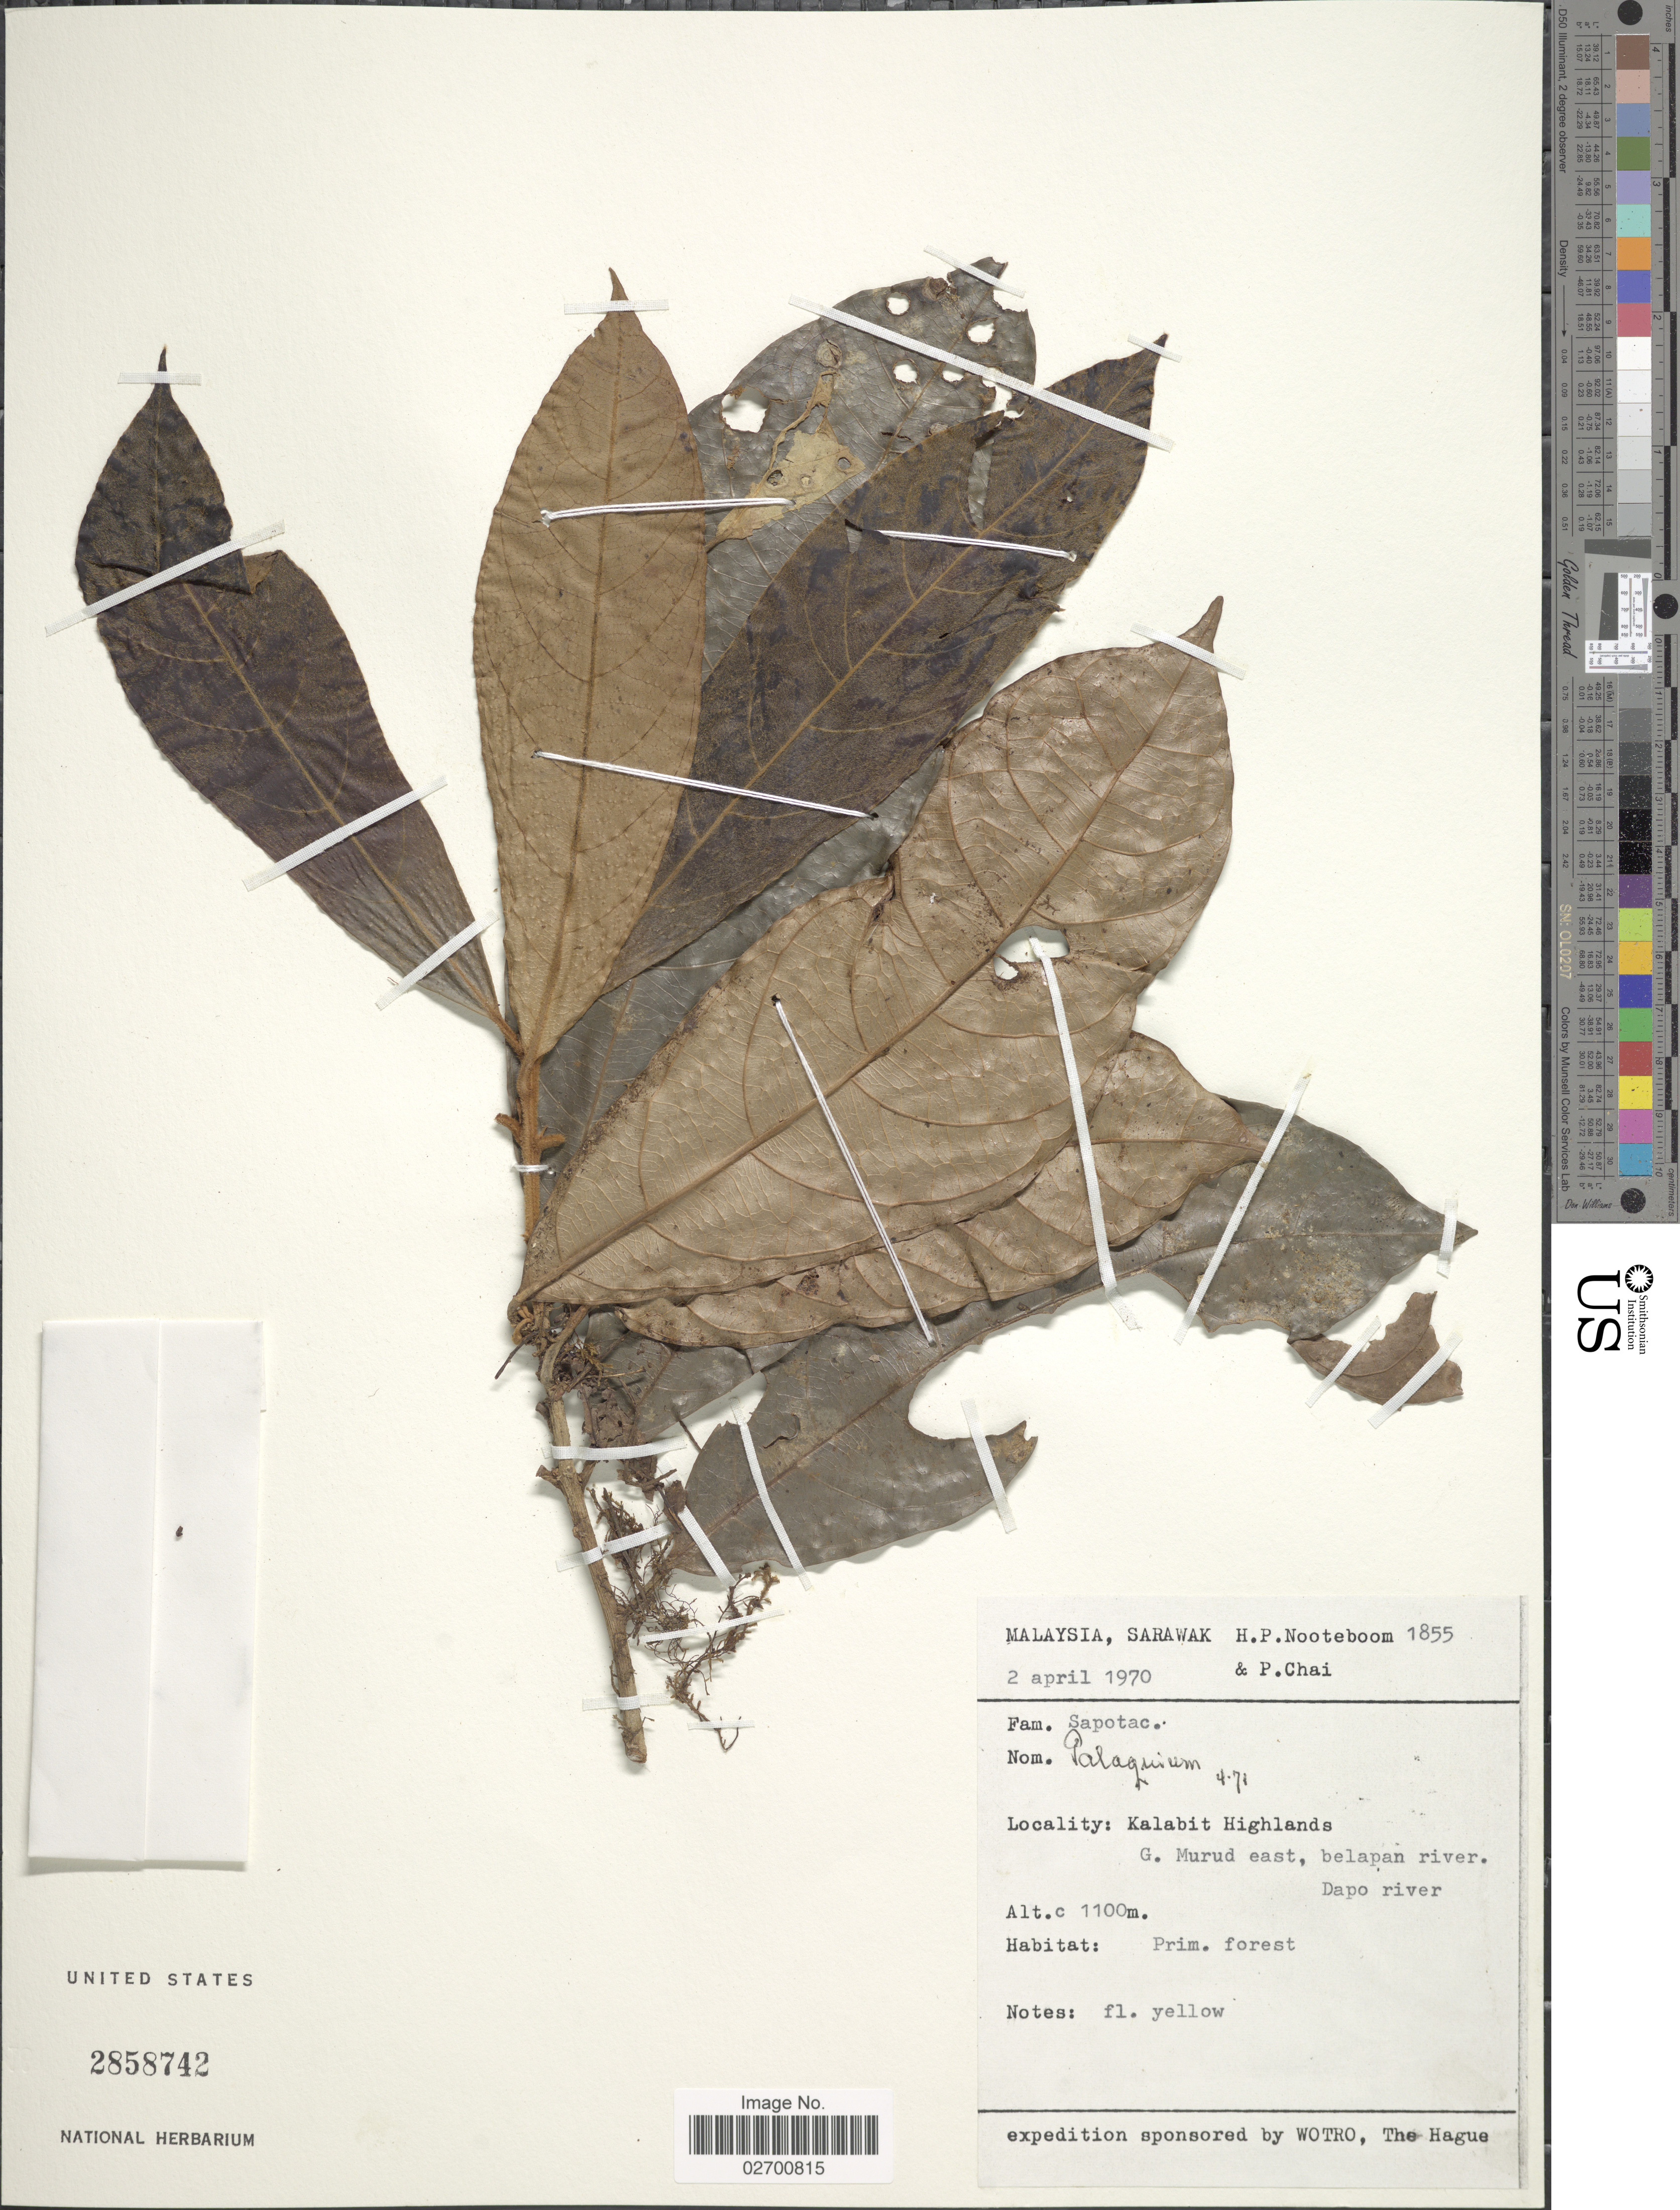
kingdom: Plantae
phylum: Tracheophyta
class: Magnoliopsida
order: Ericales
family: Sapotaceae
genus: Palaquium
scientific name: Palaquium sp.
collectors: H. P. Nooteboom & P. Chai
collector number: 1855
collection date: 1970-04-02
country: Malaysia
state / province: Sarawak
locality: Kalabit Highlands. G. Murud east, belapan river. Dapo river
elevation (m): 1100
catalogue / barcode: US 2858742